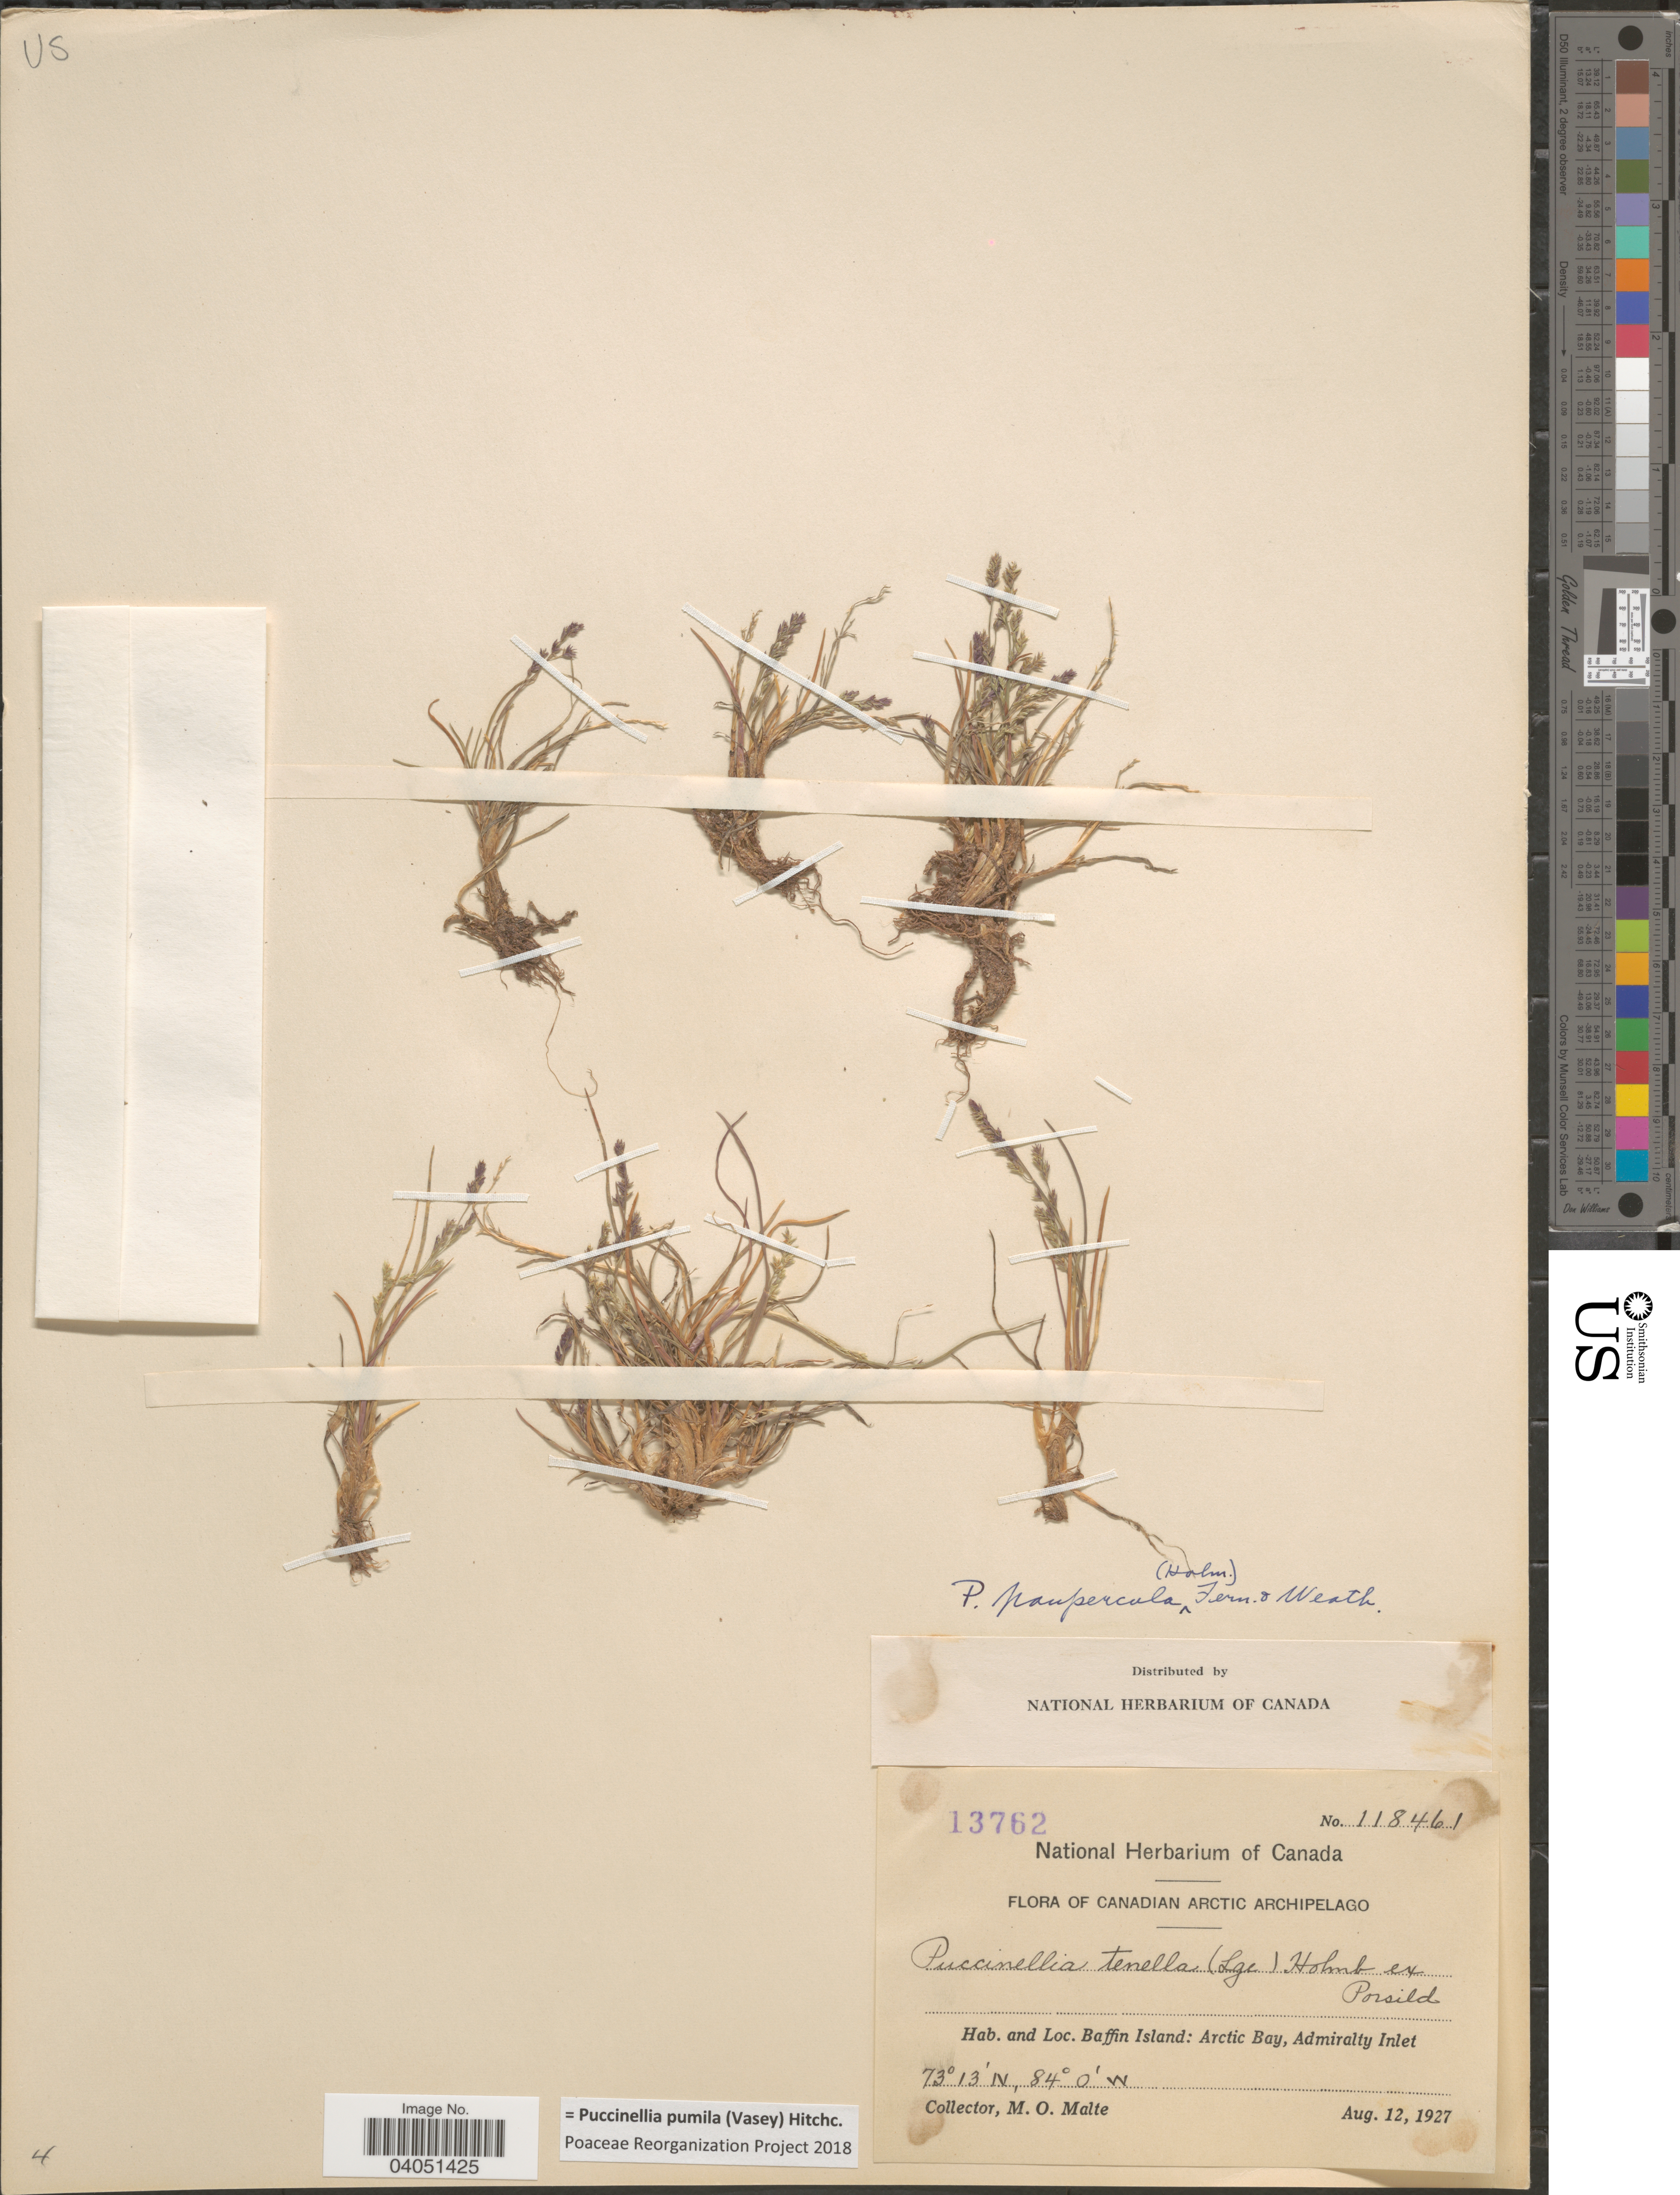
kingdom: Plantae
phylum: Tracheophyta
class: Liliopsida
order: Poales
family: Poaceae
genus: Puccinellia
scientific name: Puccinellia pumila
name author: (Vasey) Hitchc.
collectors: M. O. Malte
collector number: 118461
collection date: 1927-08-12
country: Canada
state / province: Nunavut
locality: Canadian Arctic Archipelago. Baffin Island: Arctic Bay, Admiralty Inlet.